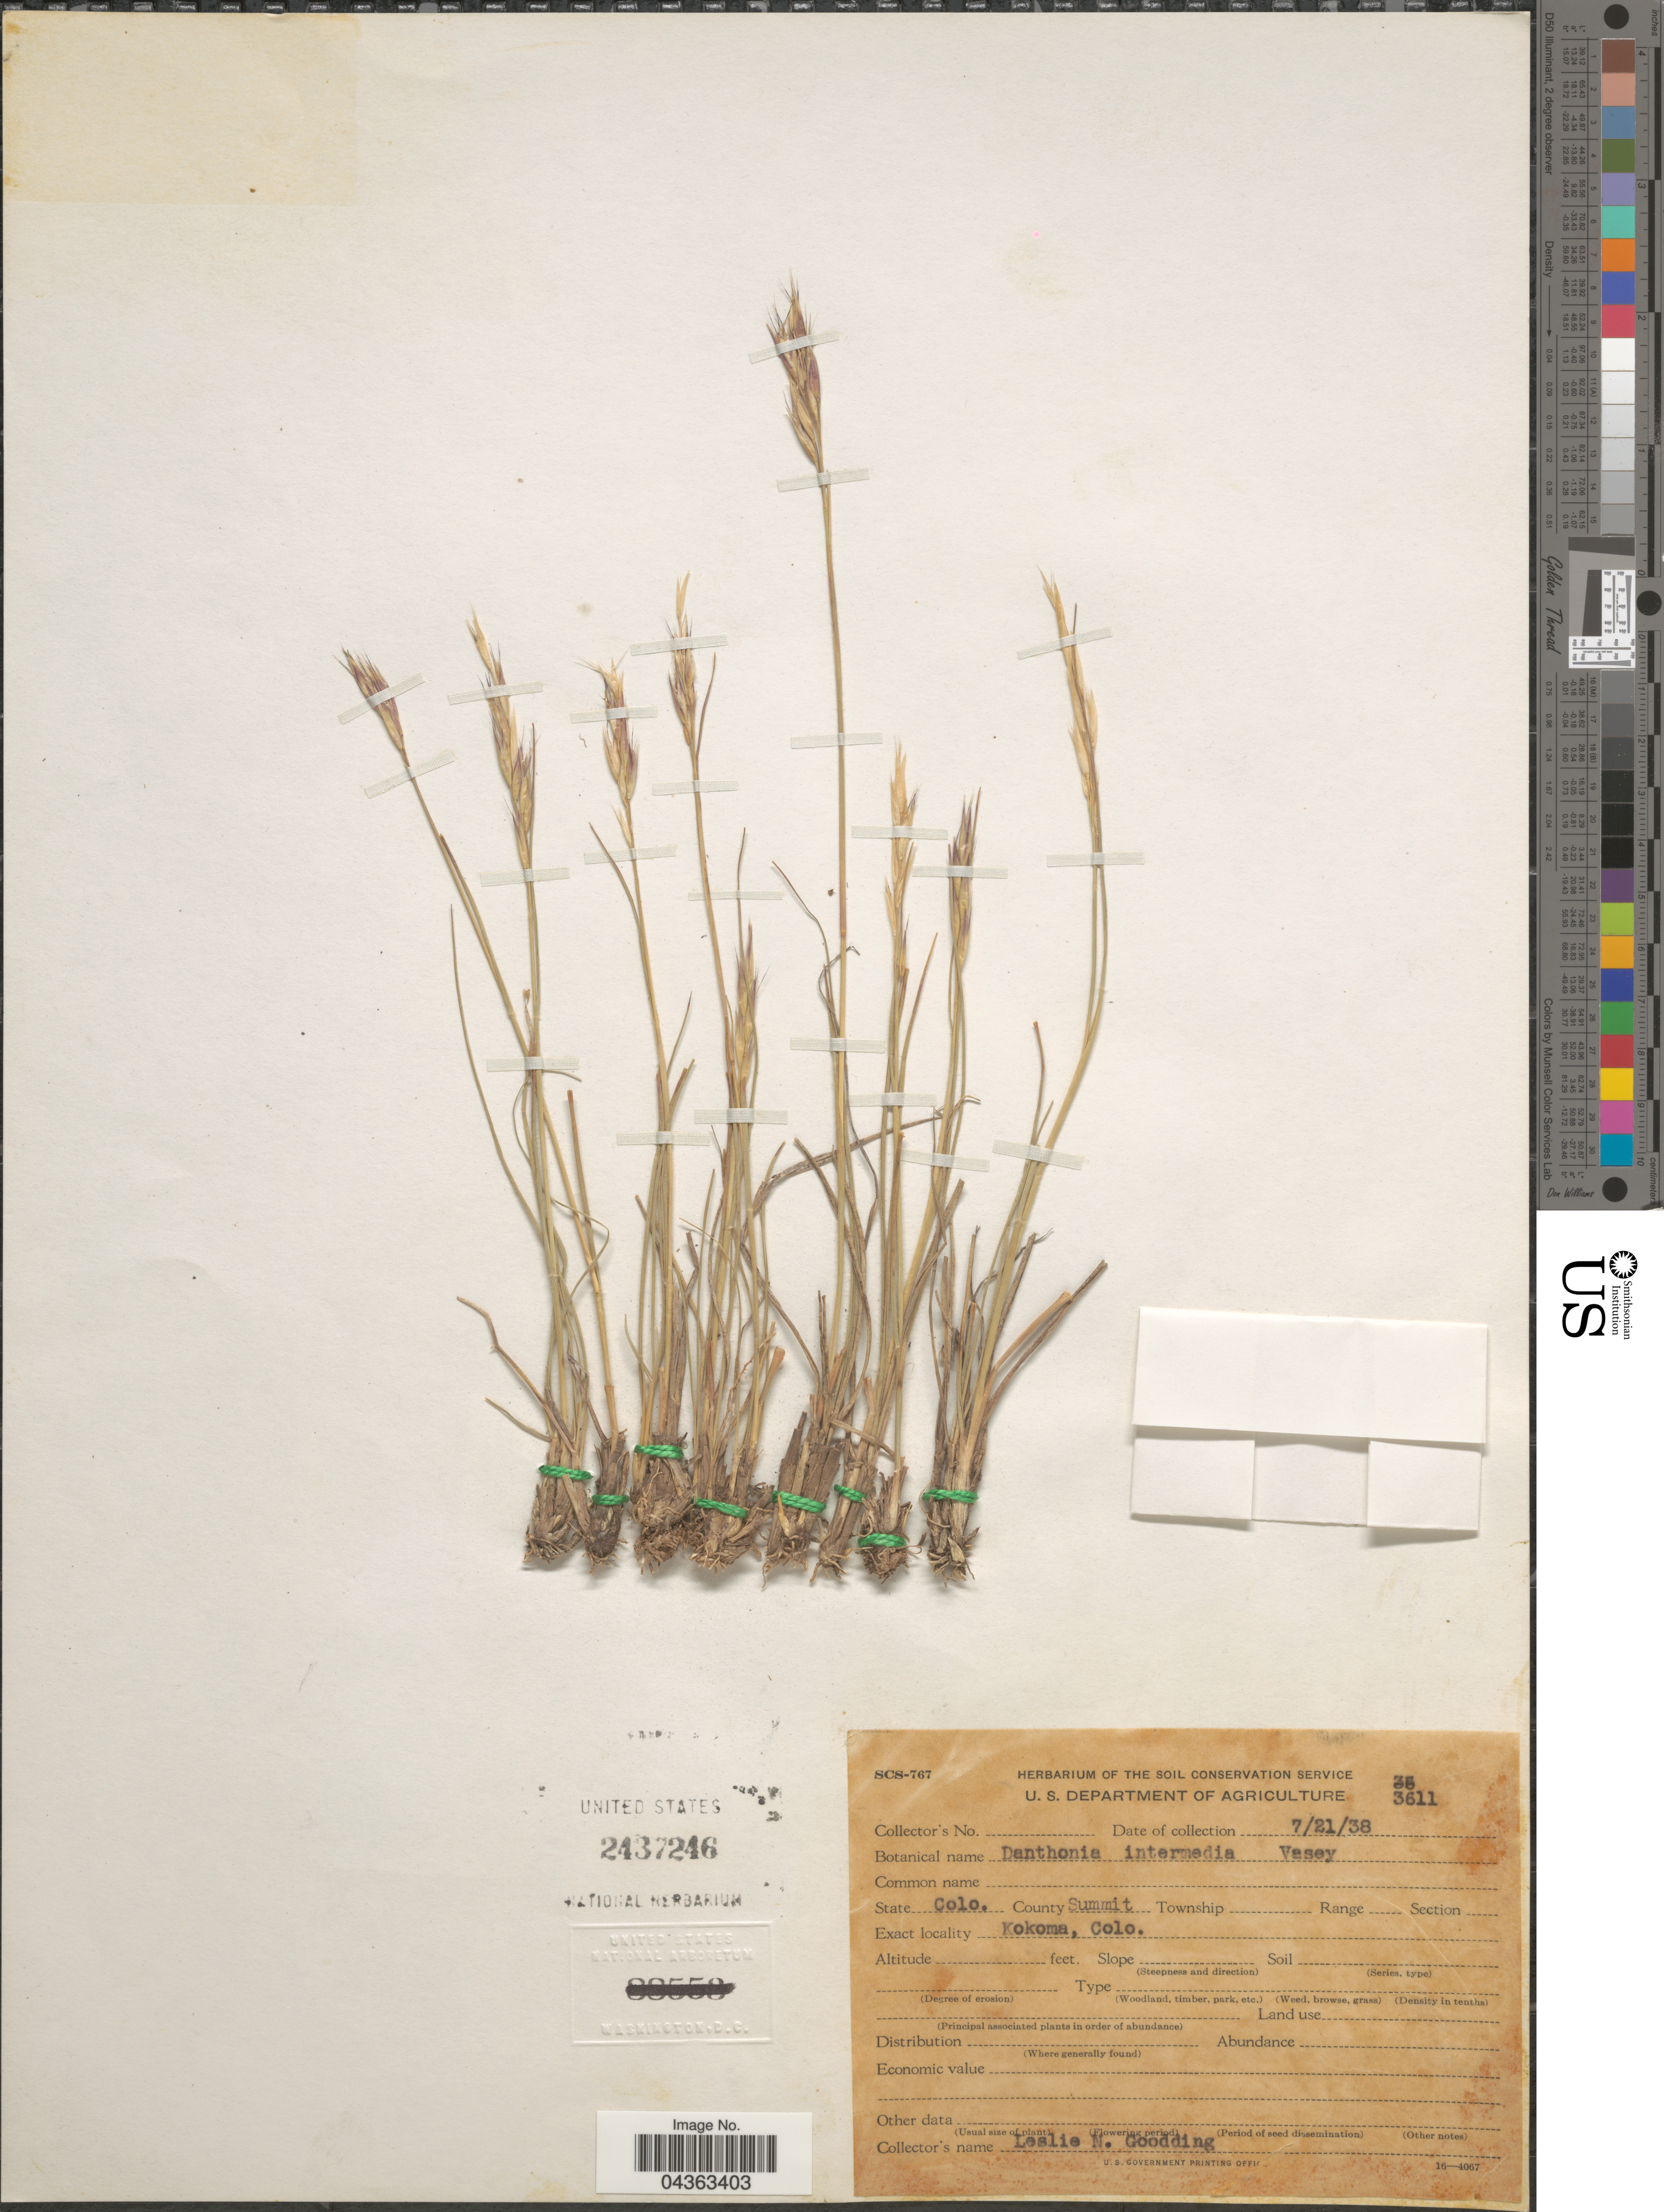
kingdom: Plantae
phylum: Tracheophyta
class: Liliopsida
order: Poales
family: Poaceae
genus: Danthonia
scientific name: Danthonia intermedia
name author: Vasey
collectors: L. N. Goodding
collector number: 3611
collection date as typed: Transcribed d/m/y: 21/7/38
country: United States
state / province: Colorado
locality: Kokoma.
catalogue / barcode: US 2437246